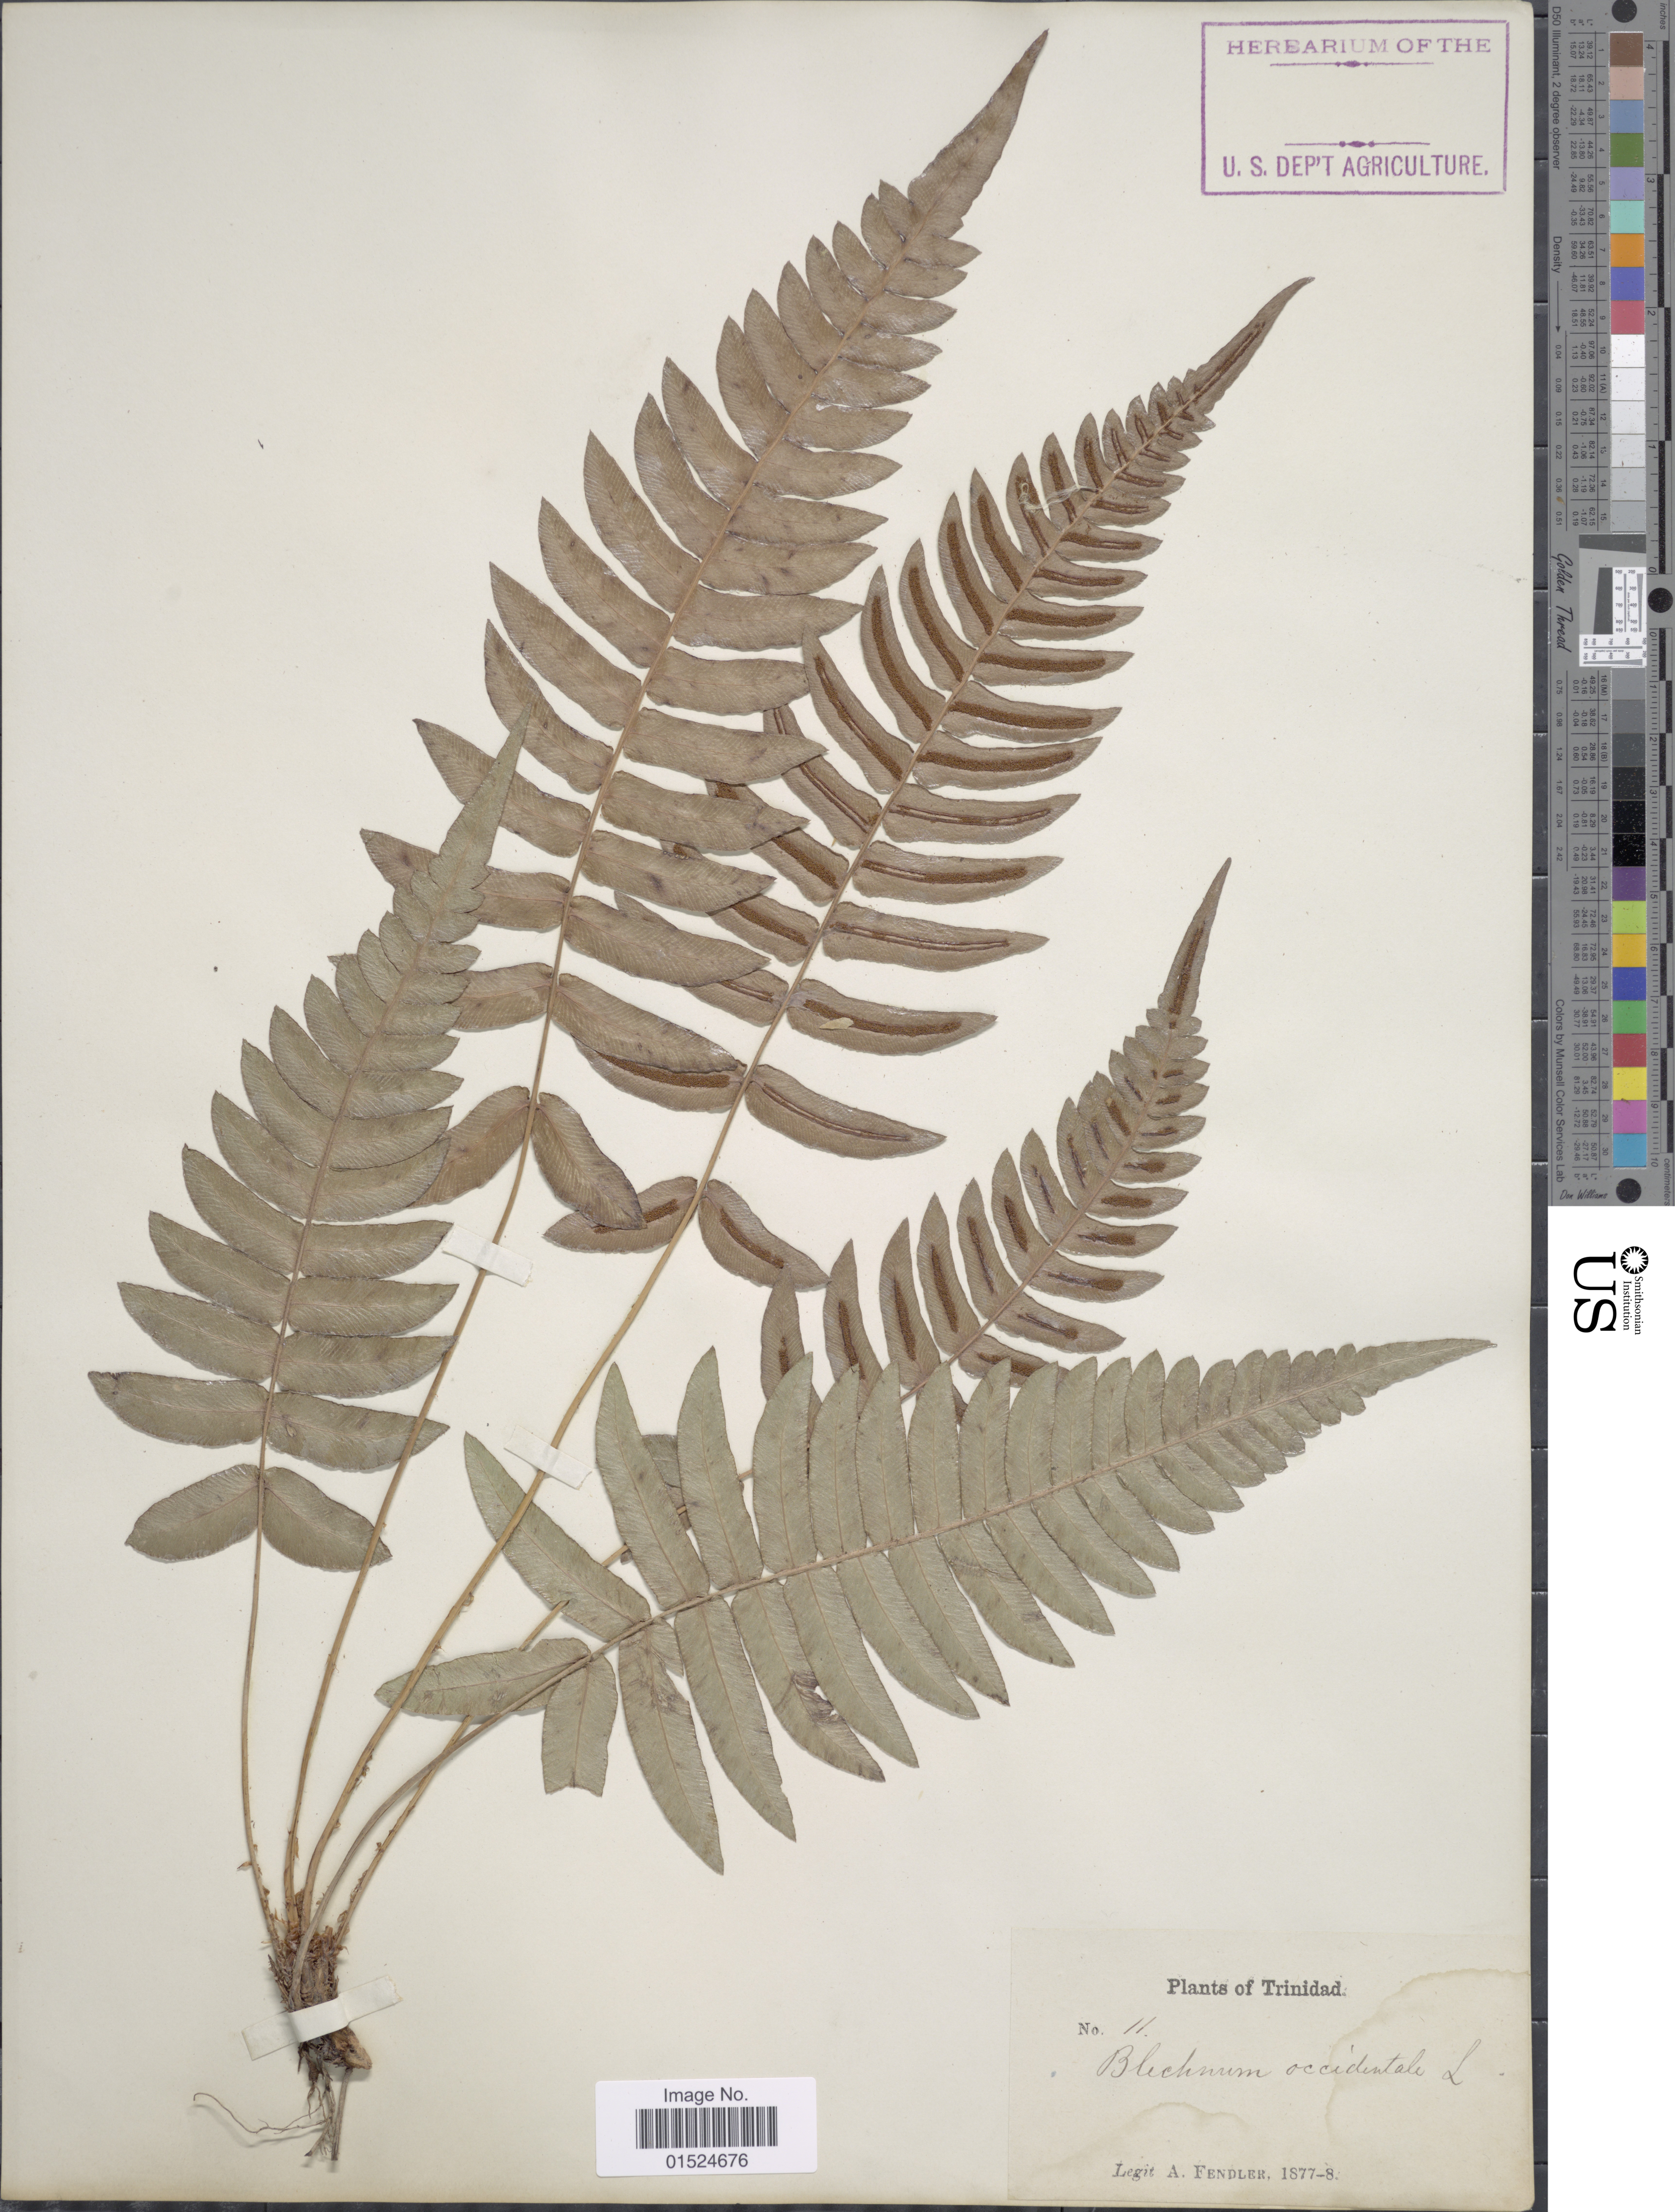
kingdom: Plantae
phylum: Tracheophyta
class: Polypodiopsida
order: Polypodiales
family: Blechnaceae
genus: Blechnum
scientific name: Blechnum falciculatum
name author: C. Presl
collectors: A. Fendler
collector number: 11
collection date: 1877/1878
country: Trinidad and Tobago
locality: Trinidad